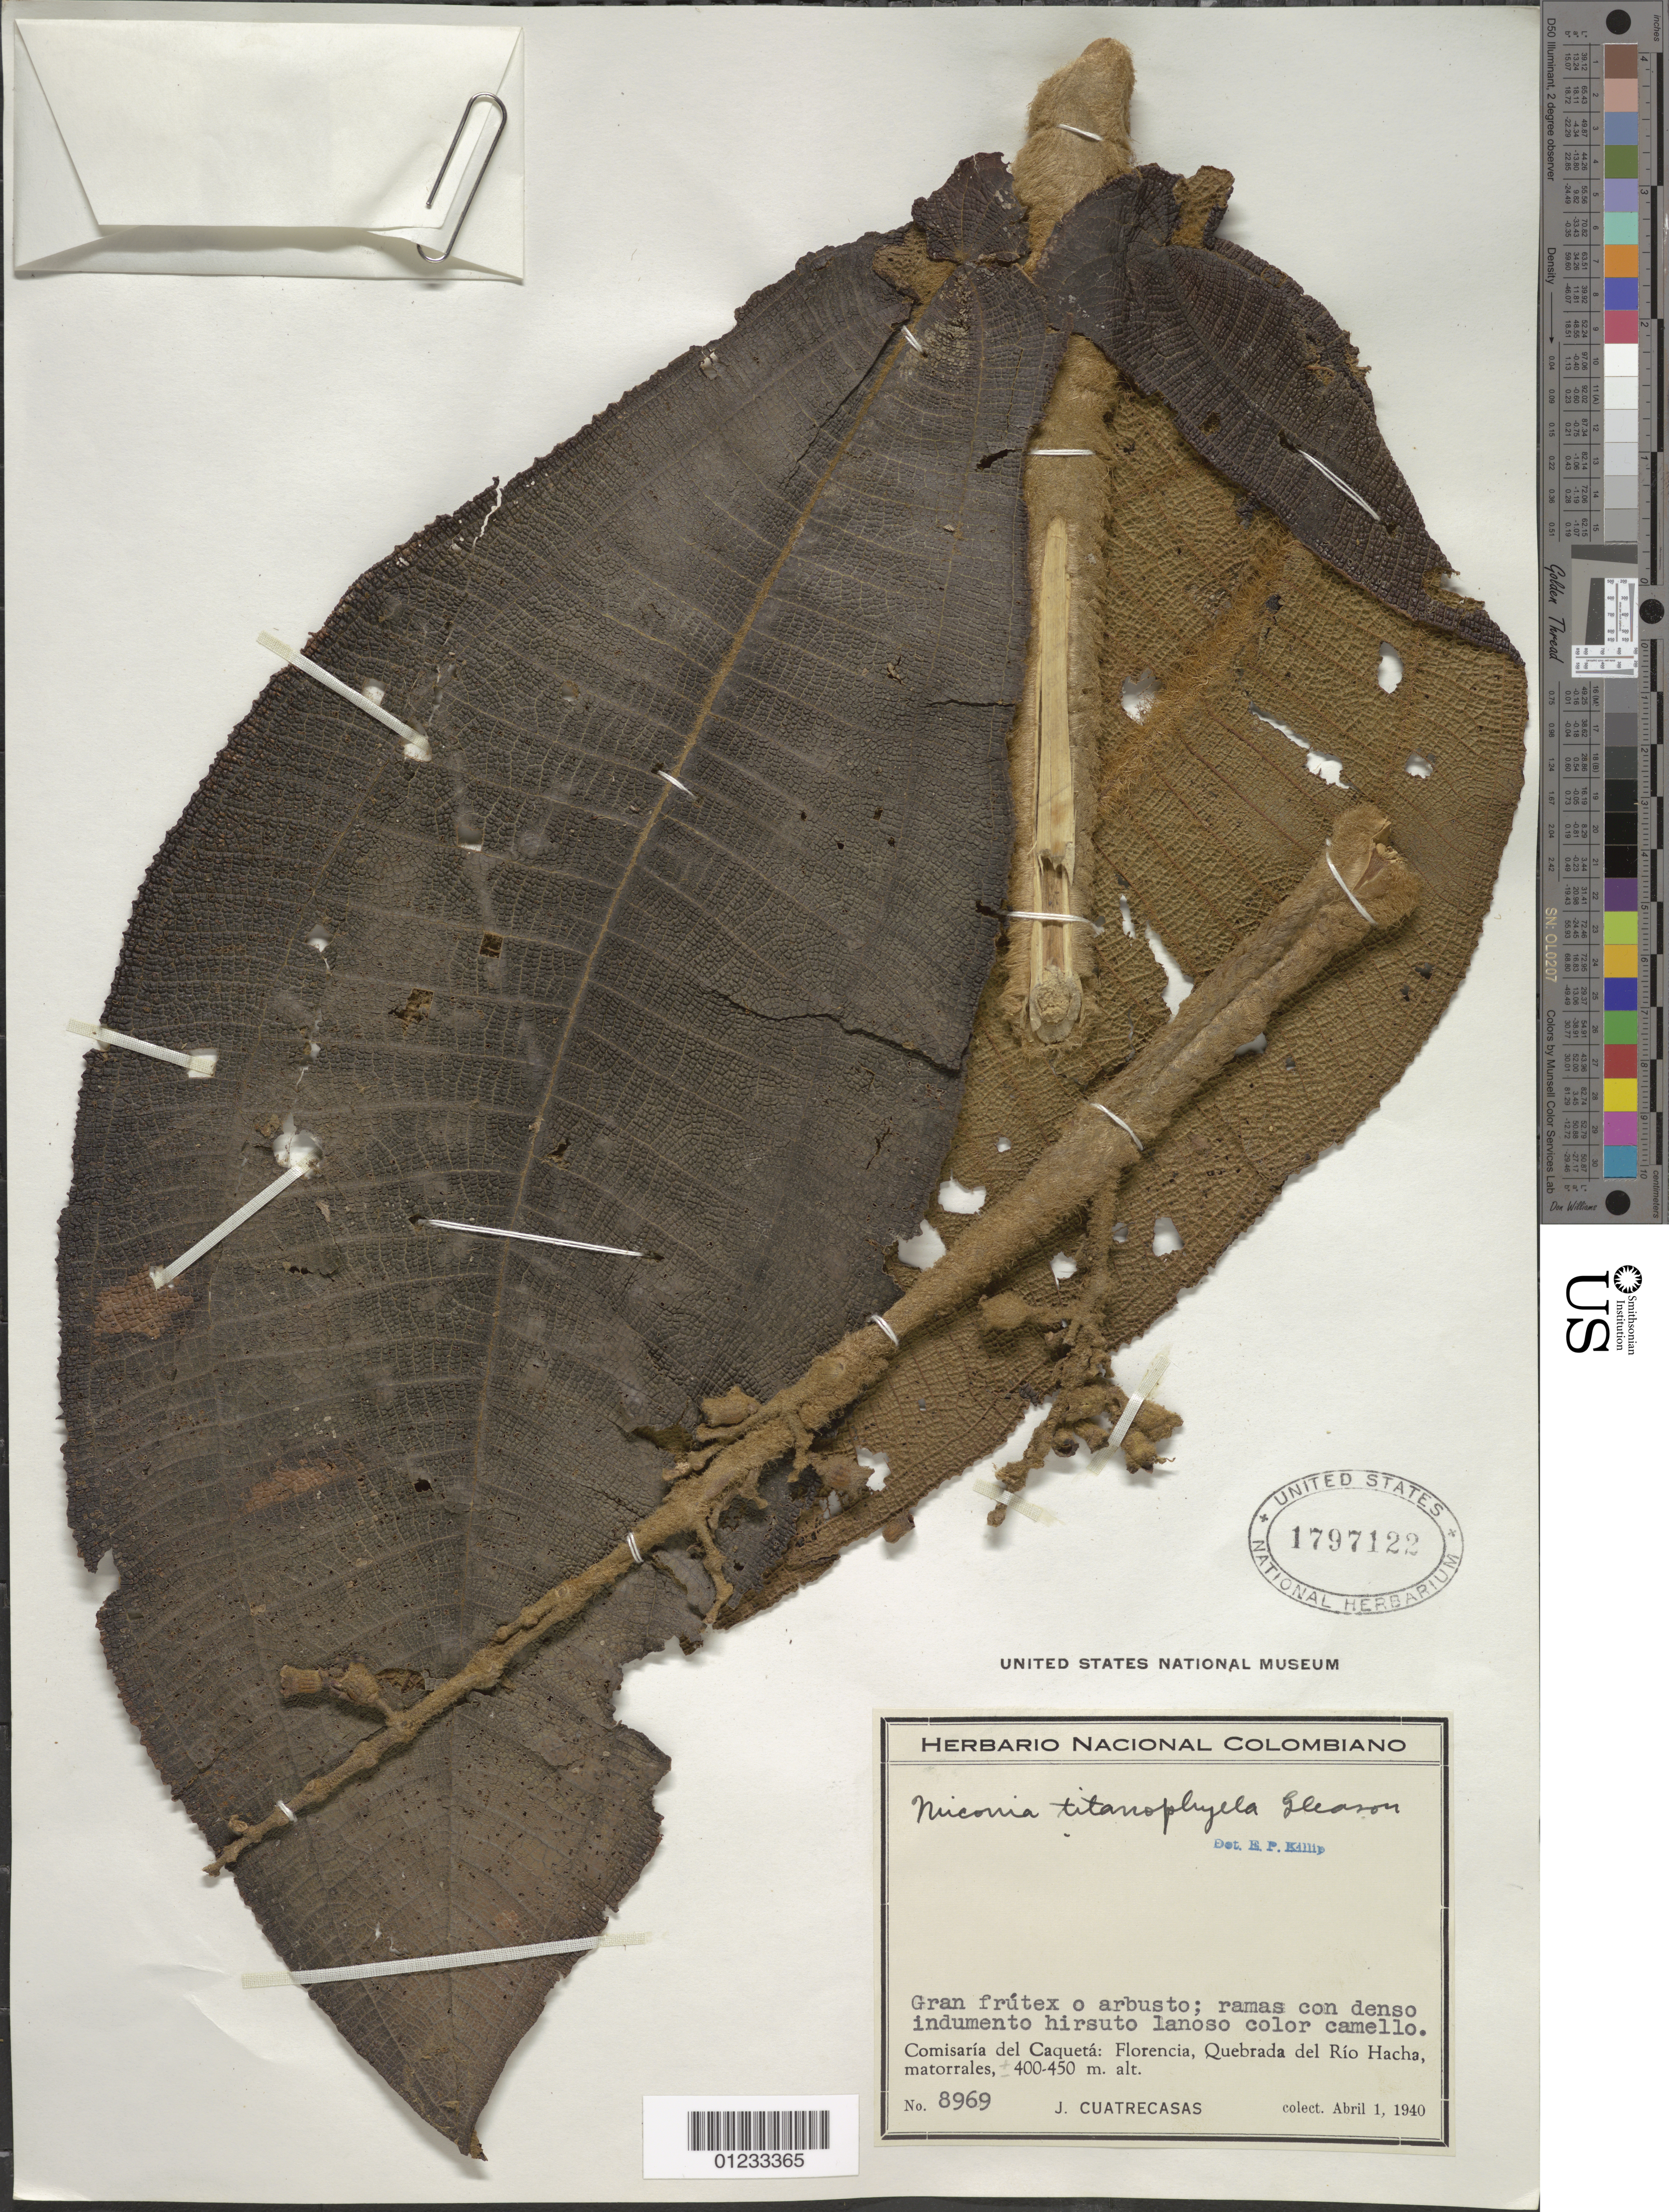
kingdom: Plantae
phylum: Tracheophyta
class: Magnoliopsida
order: Myrtales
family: Melastomataceae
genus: Miconia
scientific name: Miconia titanophylla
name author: Gleason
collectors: J. Cuatrecasas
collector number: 8969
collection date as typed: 01 Apr 1940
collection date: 1940-04-01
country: Colombia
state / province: Caquetá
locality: Florencia, Quebrada del Rio Hacha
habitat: matorrales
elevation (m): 400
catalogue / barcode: US 1797122